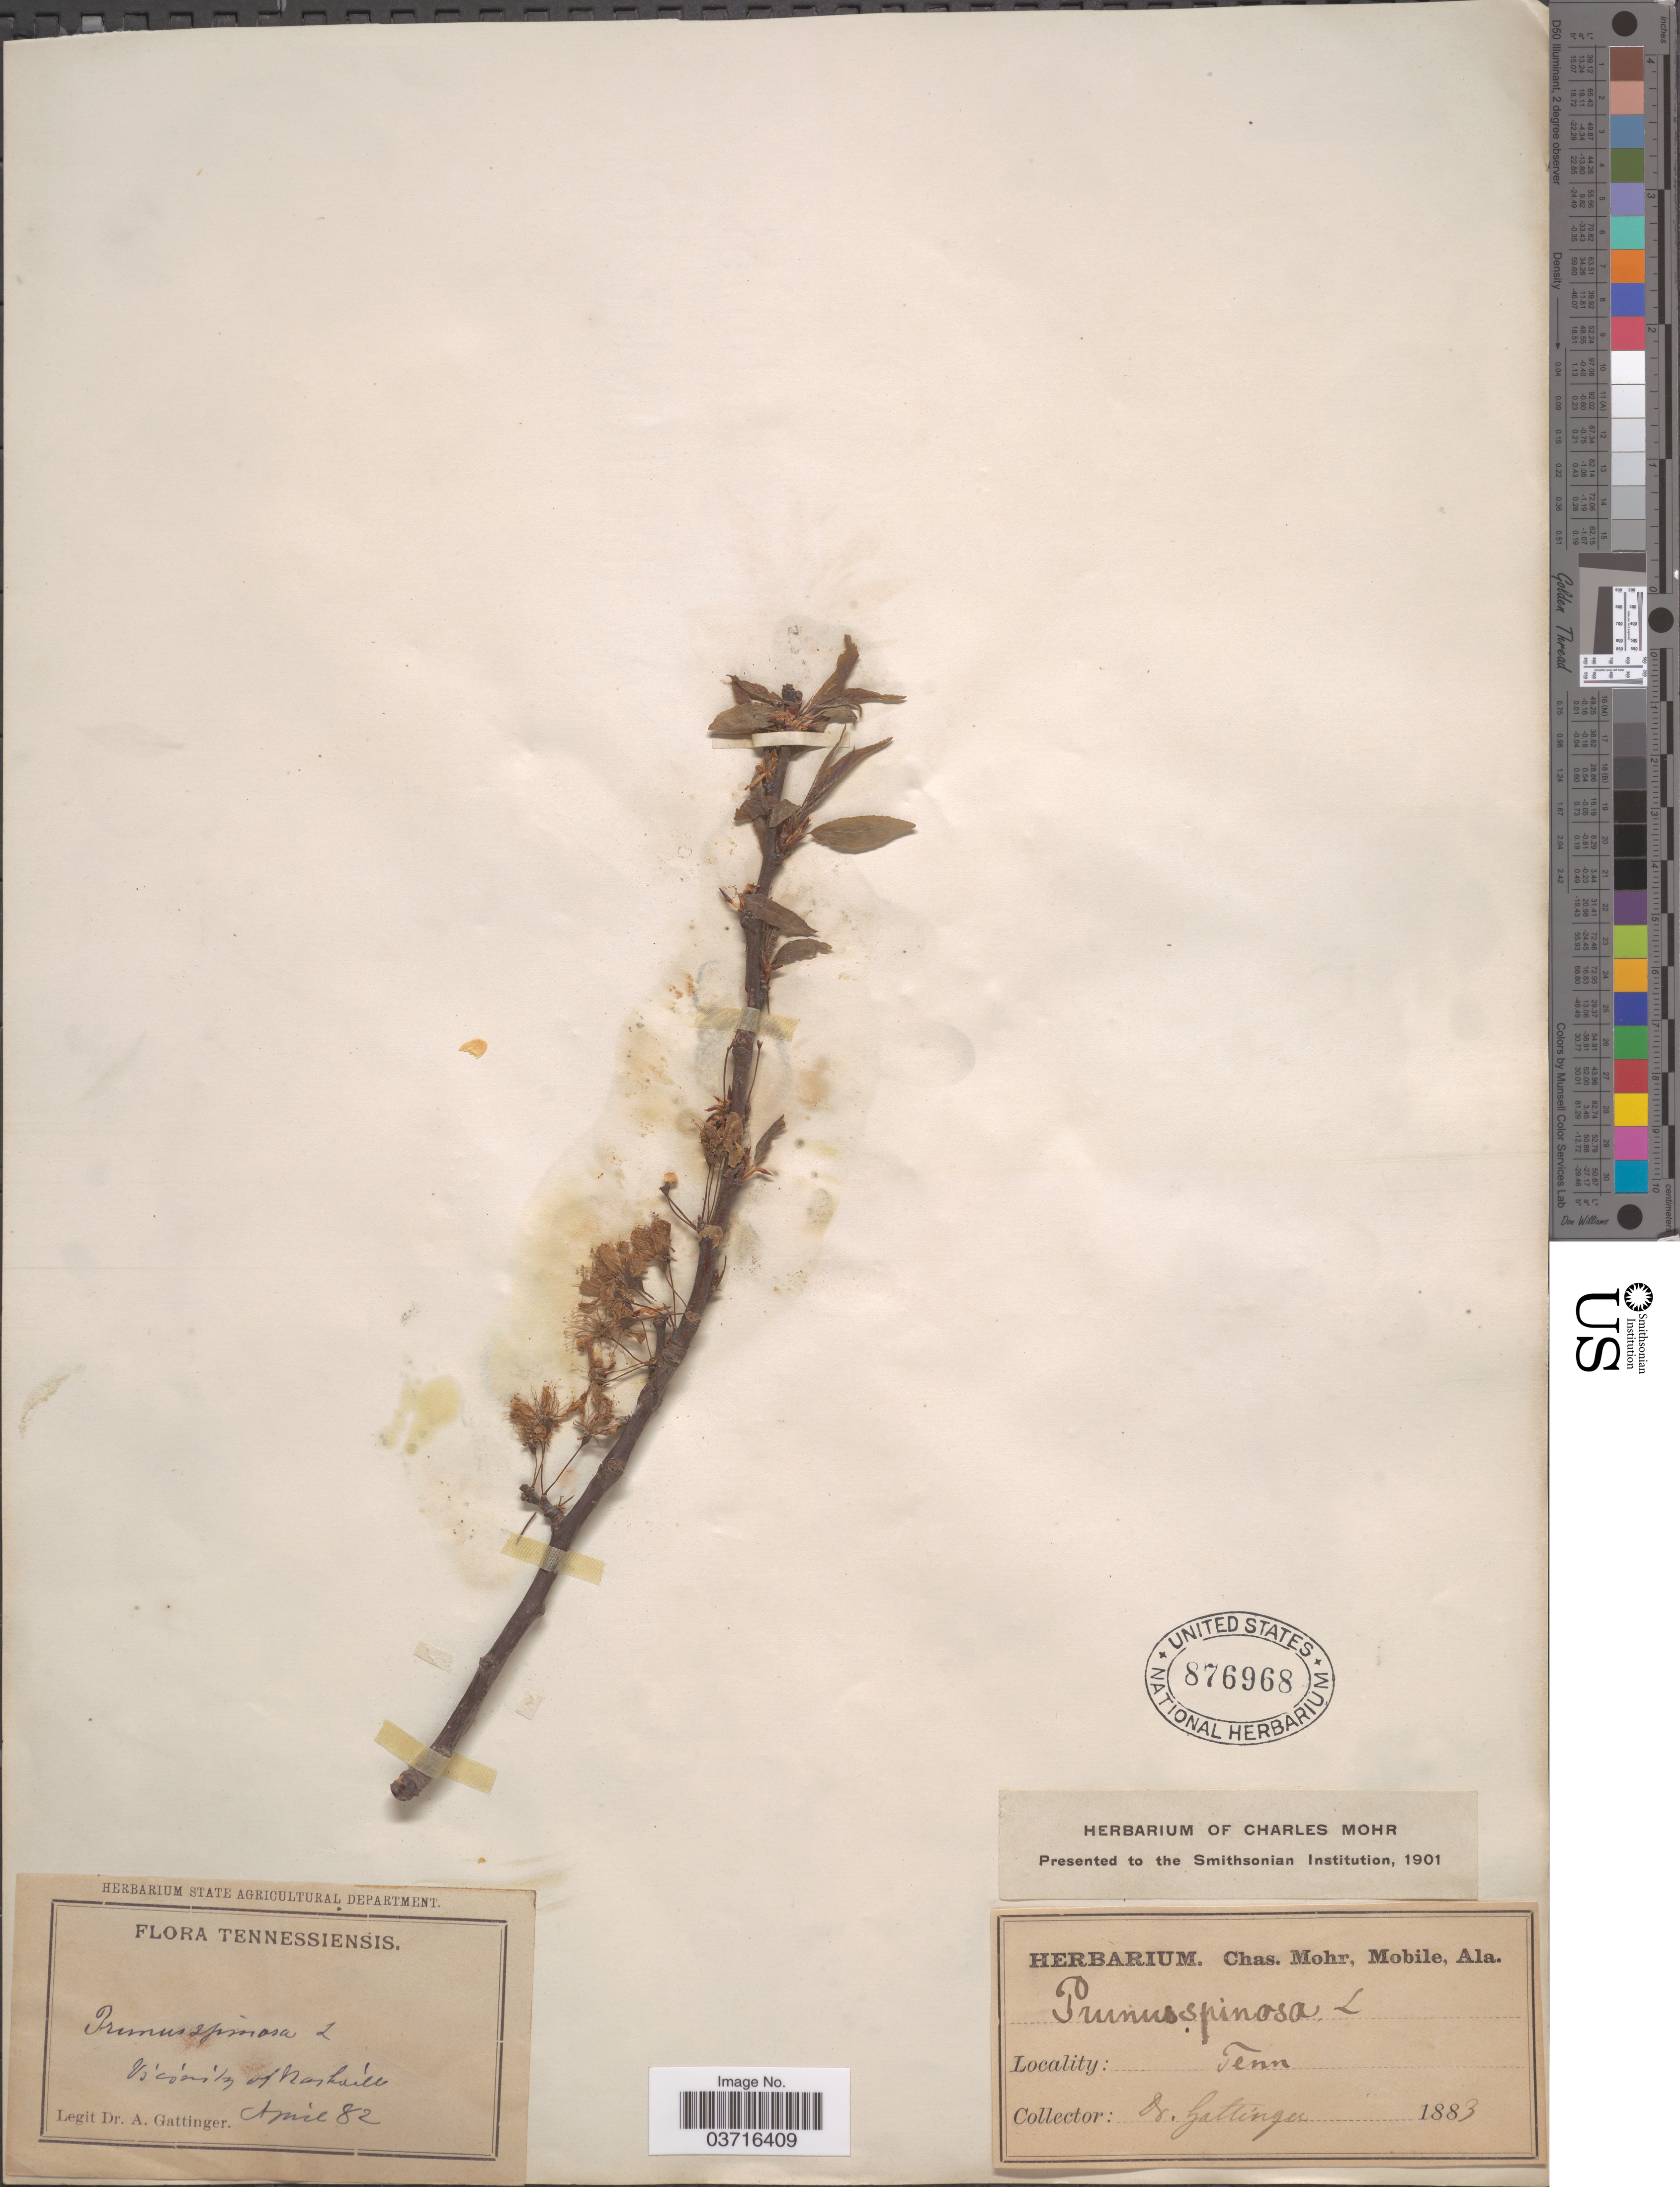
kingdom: Plantae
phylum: Tracheophyta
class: Magnoliopsida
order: Rosales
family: Rosaceae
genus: Prunus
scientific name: Prunus spinosa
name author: L.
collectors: A. Gattinger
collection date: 1882-04/1883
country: United States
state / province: Tennessee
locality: Vicinity of Nashville.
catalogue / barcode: US 876968